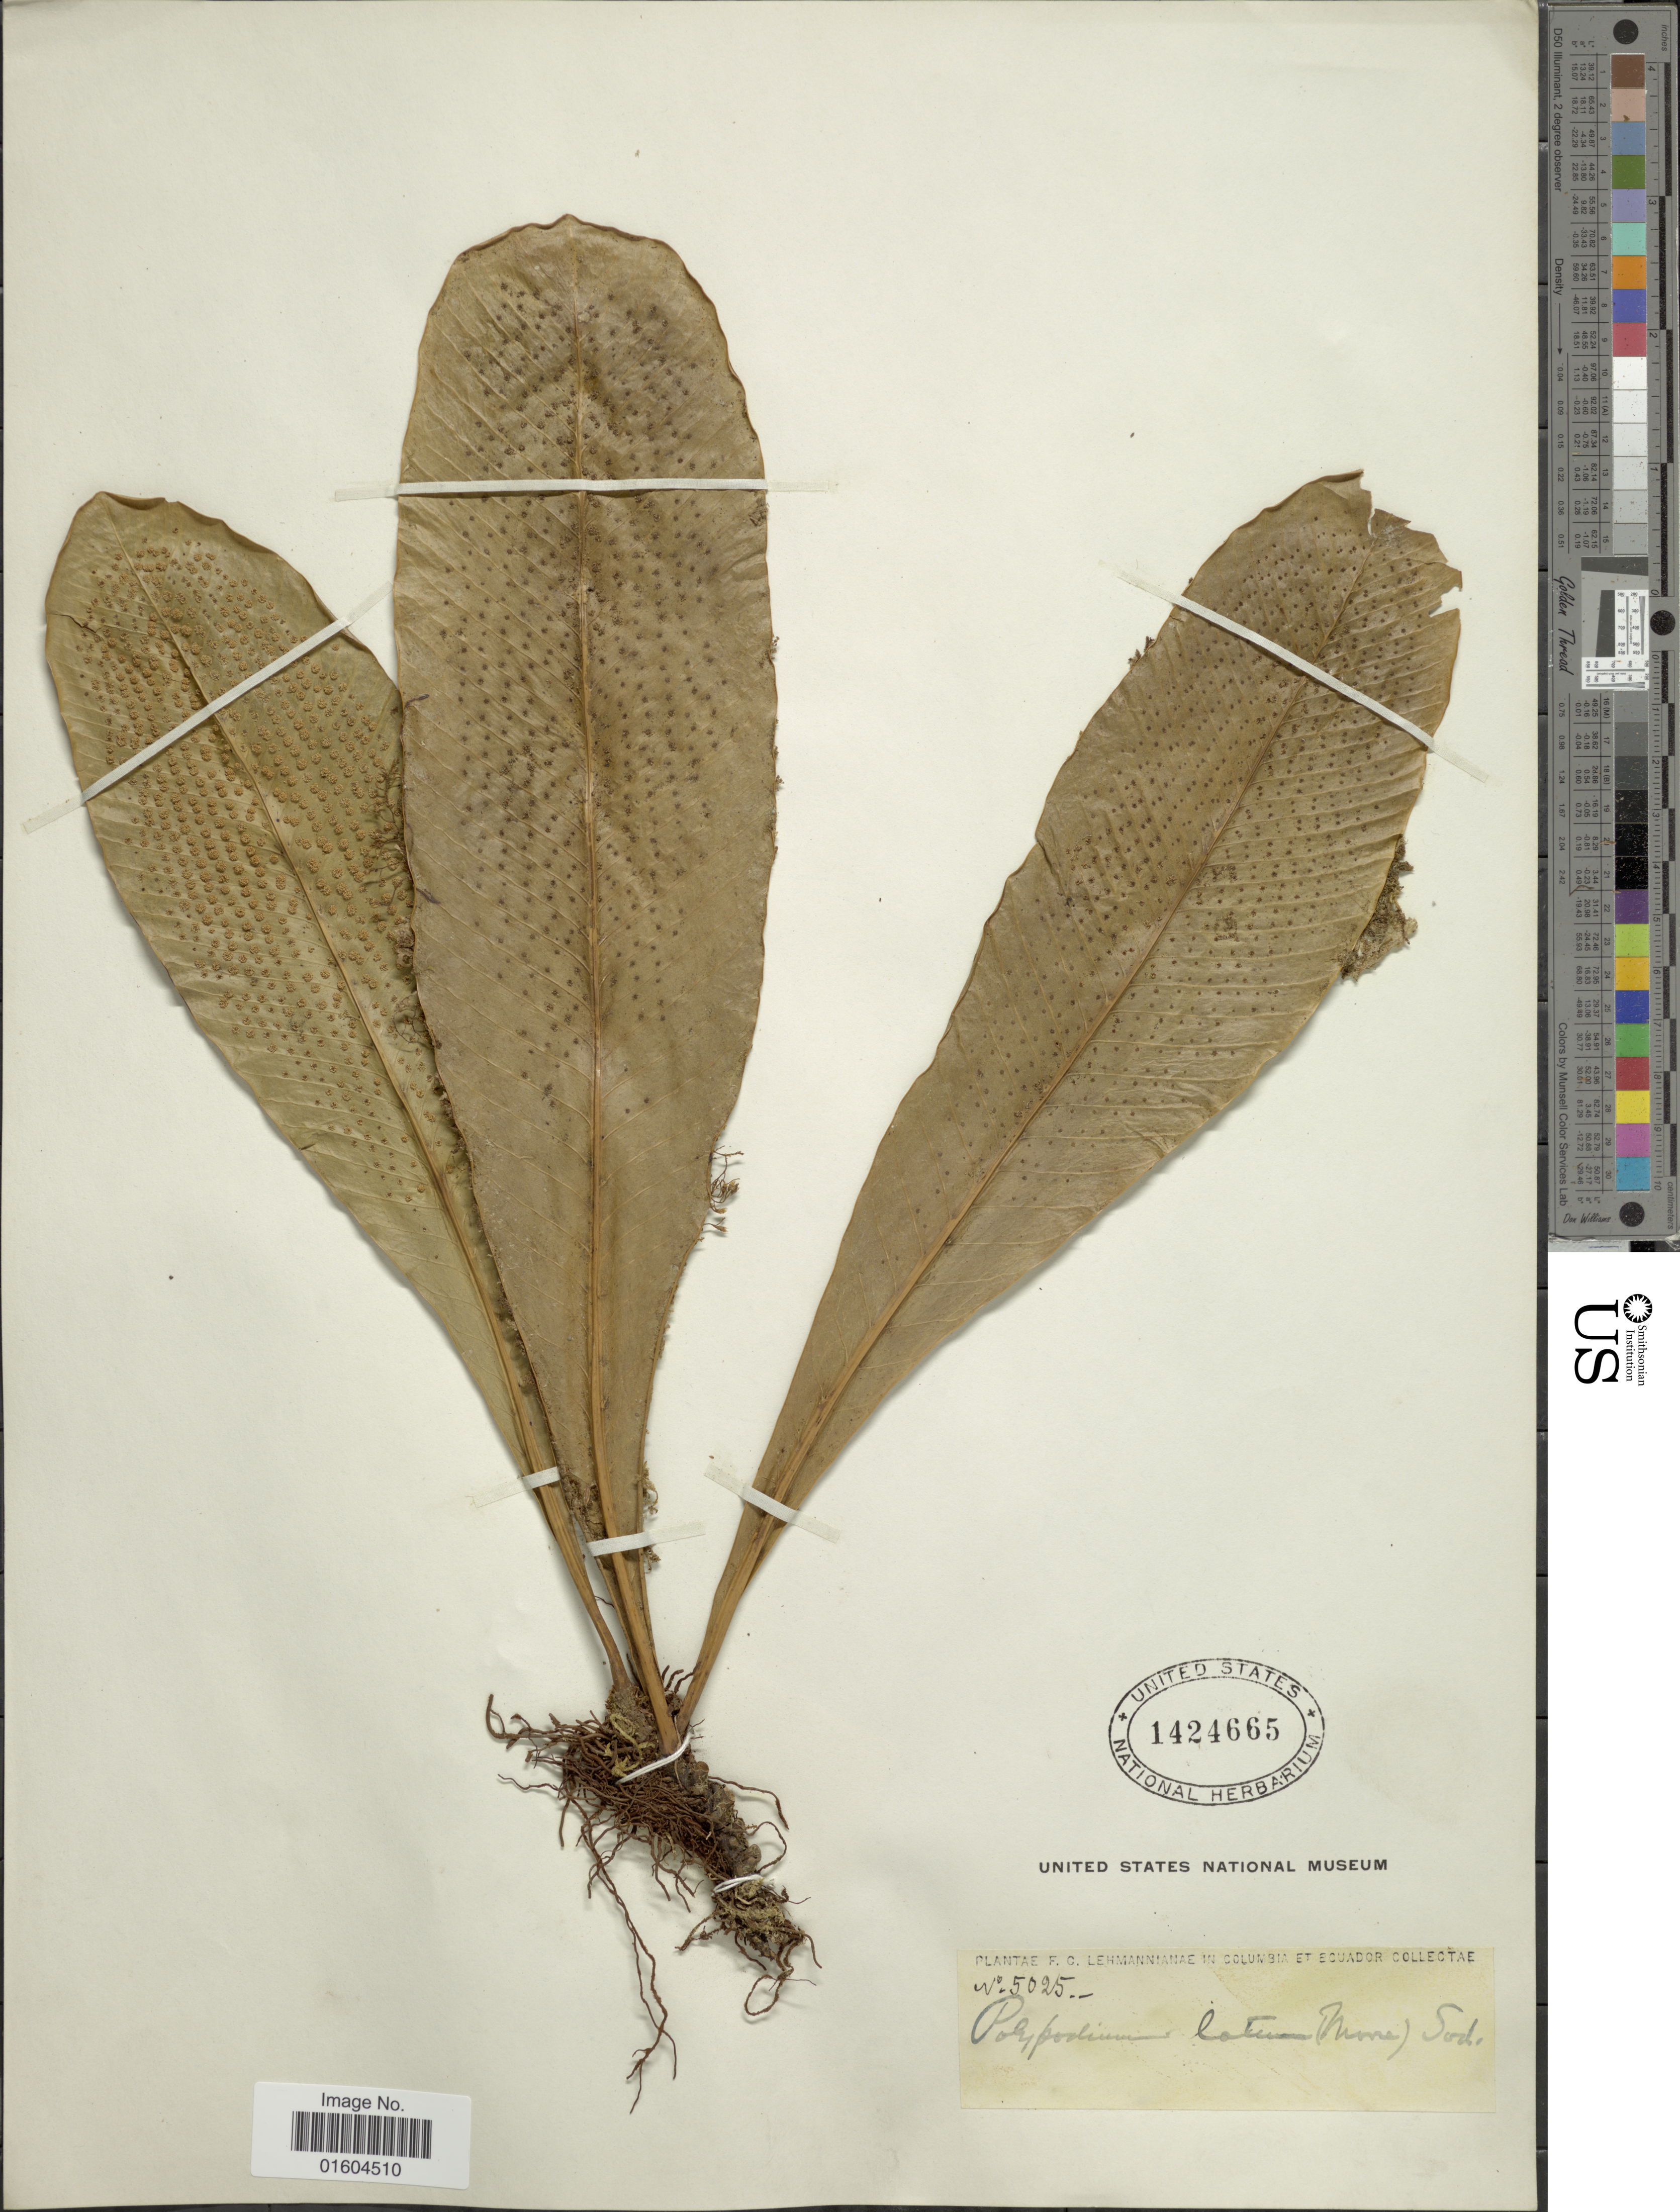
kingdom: Plantae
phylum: Tracheophyta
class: Polypodiopsida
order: Polypodiales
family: Polypodiaceae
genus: Campyloneurum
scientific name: Campyloneurum latum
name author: T. Moore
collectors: F. C. Lehmann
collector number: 5025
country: Colombia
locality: Columbia et Ecuador Collectae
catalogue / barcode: US 1424665